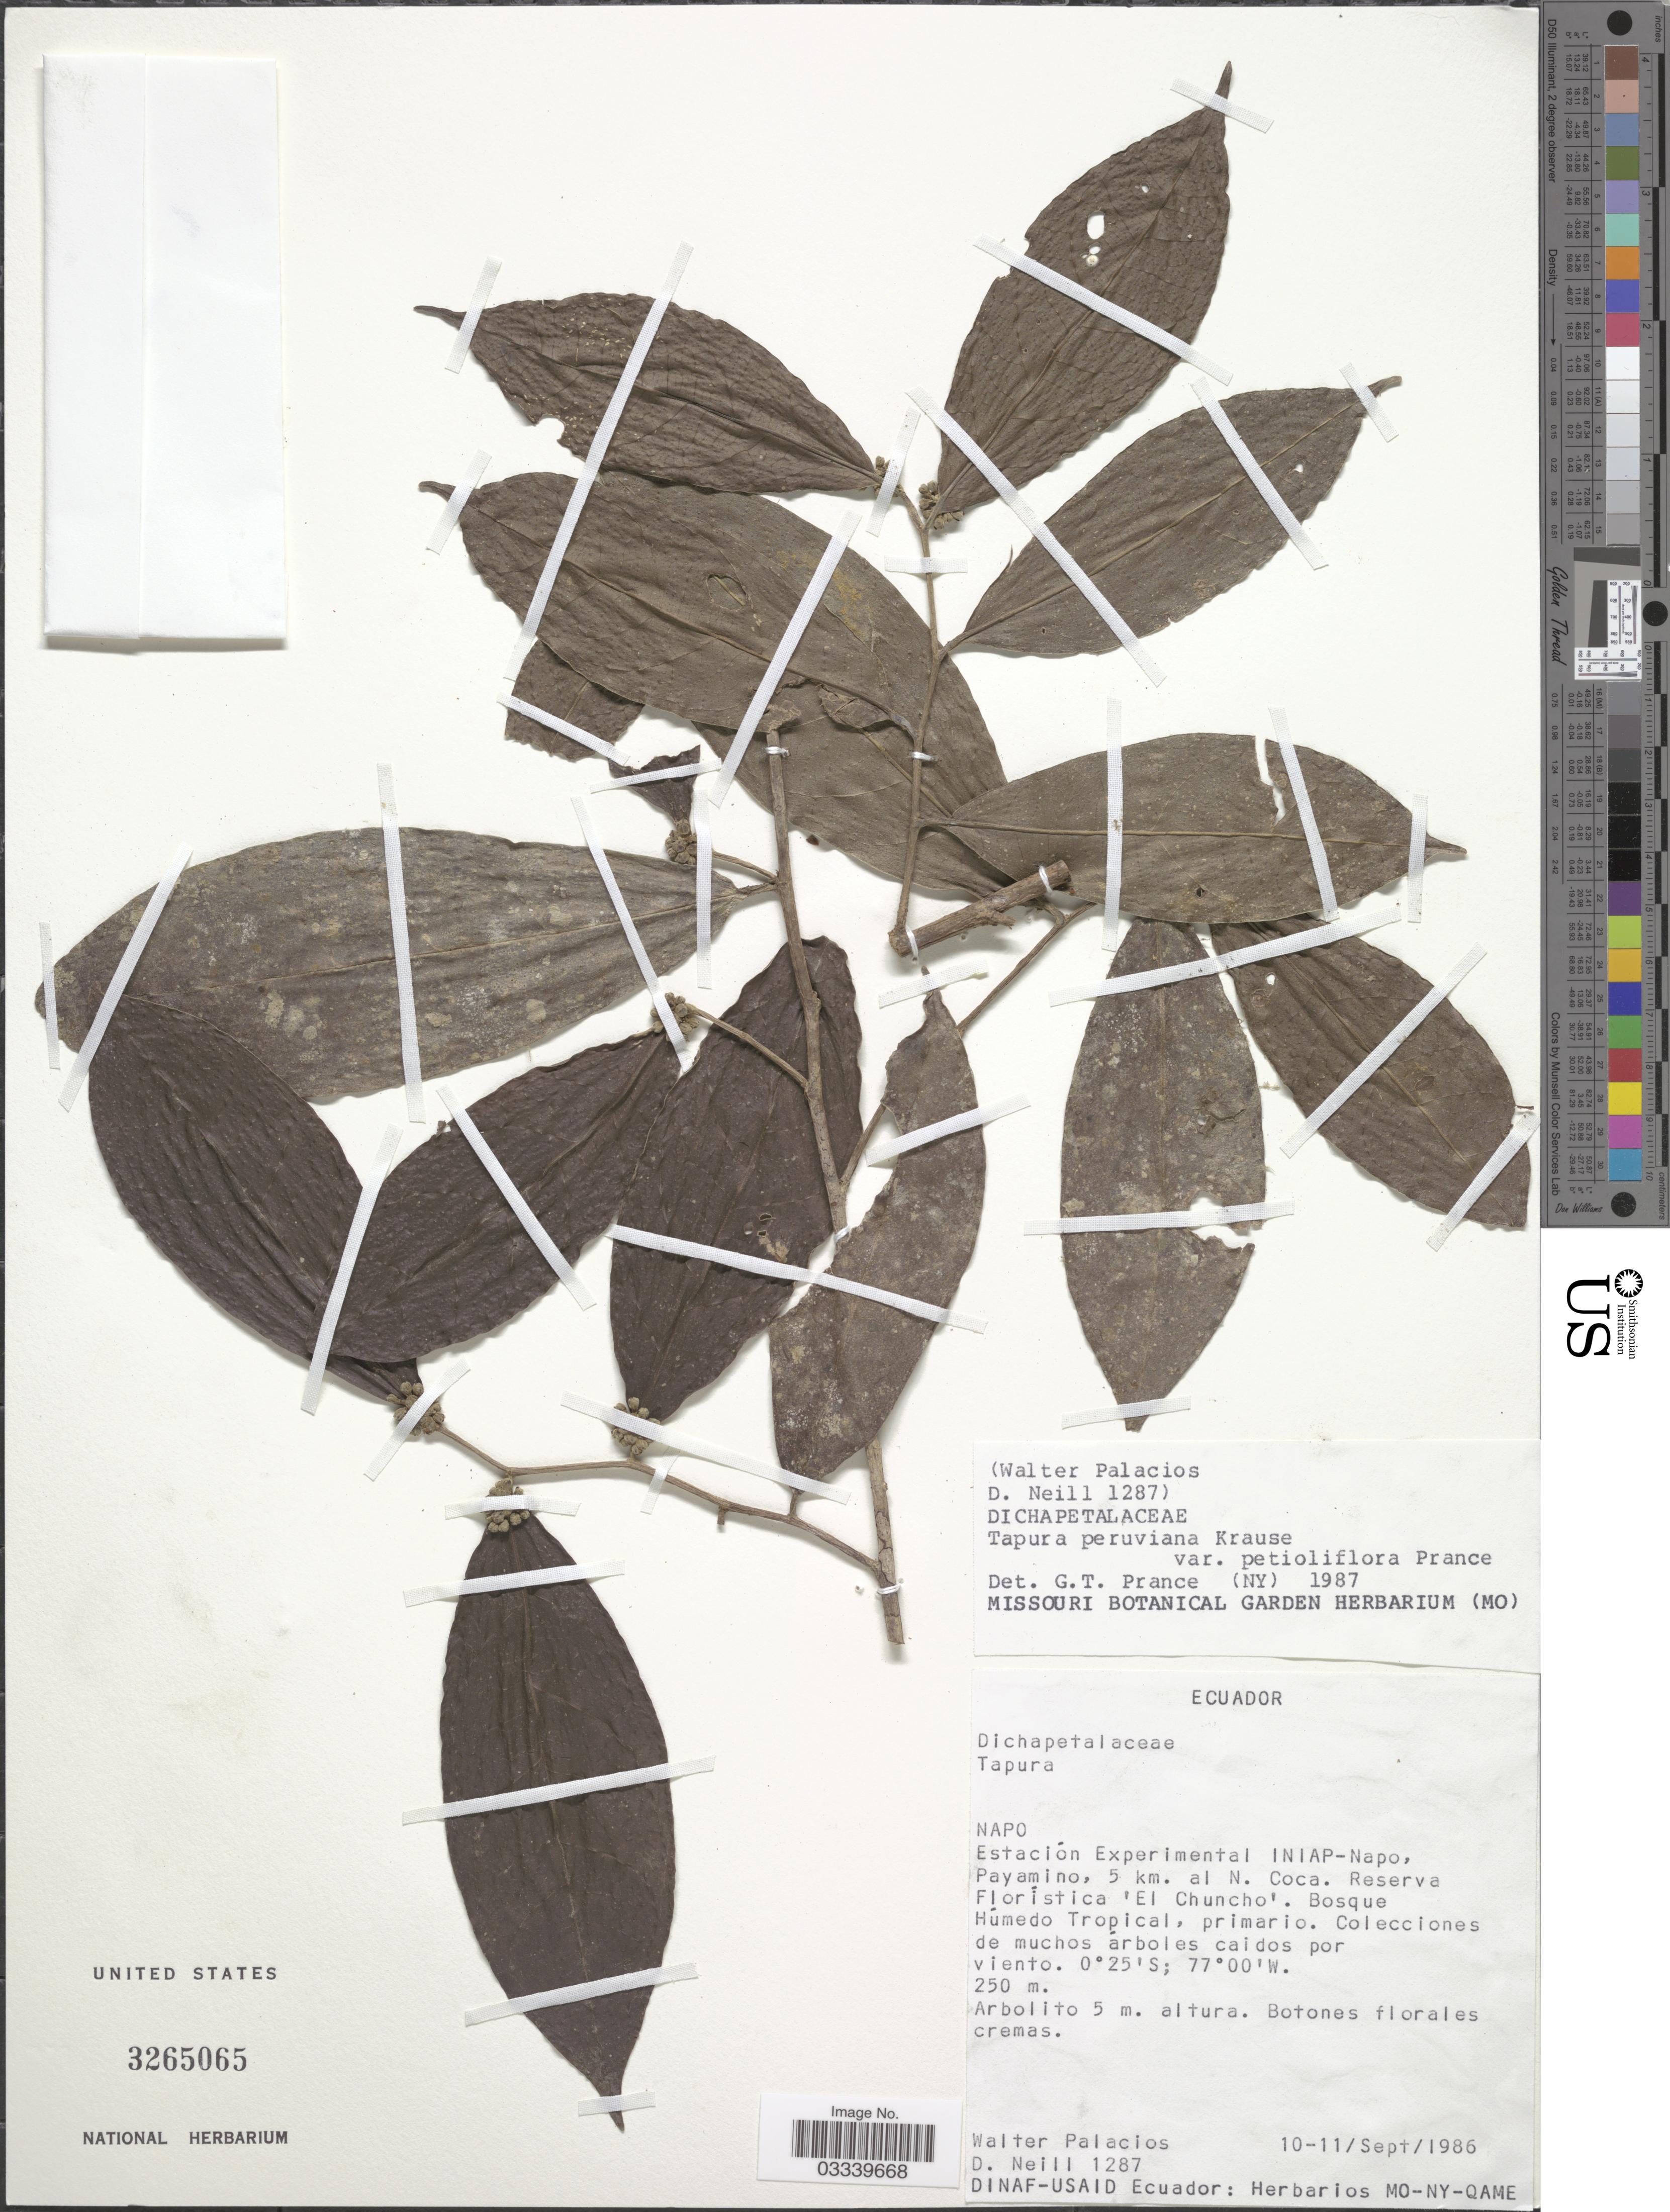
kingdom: Plantae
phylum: Tracheophyta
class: Magnoliopsida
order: Malpighiales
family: Dichapetalaceae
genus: Tapura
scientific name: Tapura peruviana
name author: K. Krause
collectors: W. Palacios & D. Neill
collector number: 1287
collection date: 1986-09-10/1986-09-11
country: Ecuador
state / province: Napo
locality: Estación Experimental INIAP-Napo, Payamino, 5 km. al N. Coca. Reserva Floristica 'El Chuncho'. Bosque Húmedo Tropical, primario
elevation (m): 250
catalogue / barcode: US 3265065